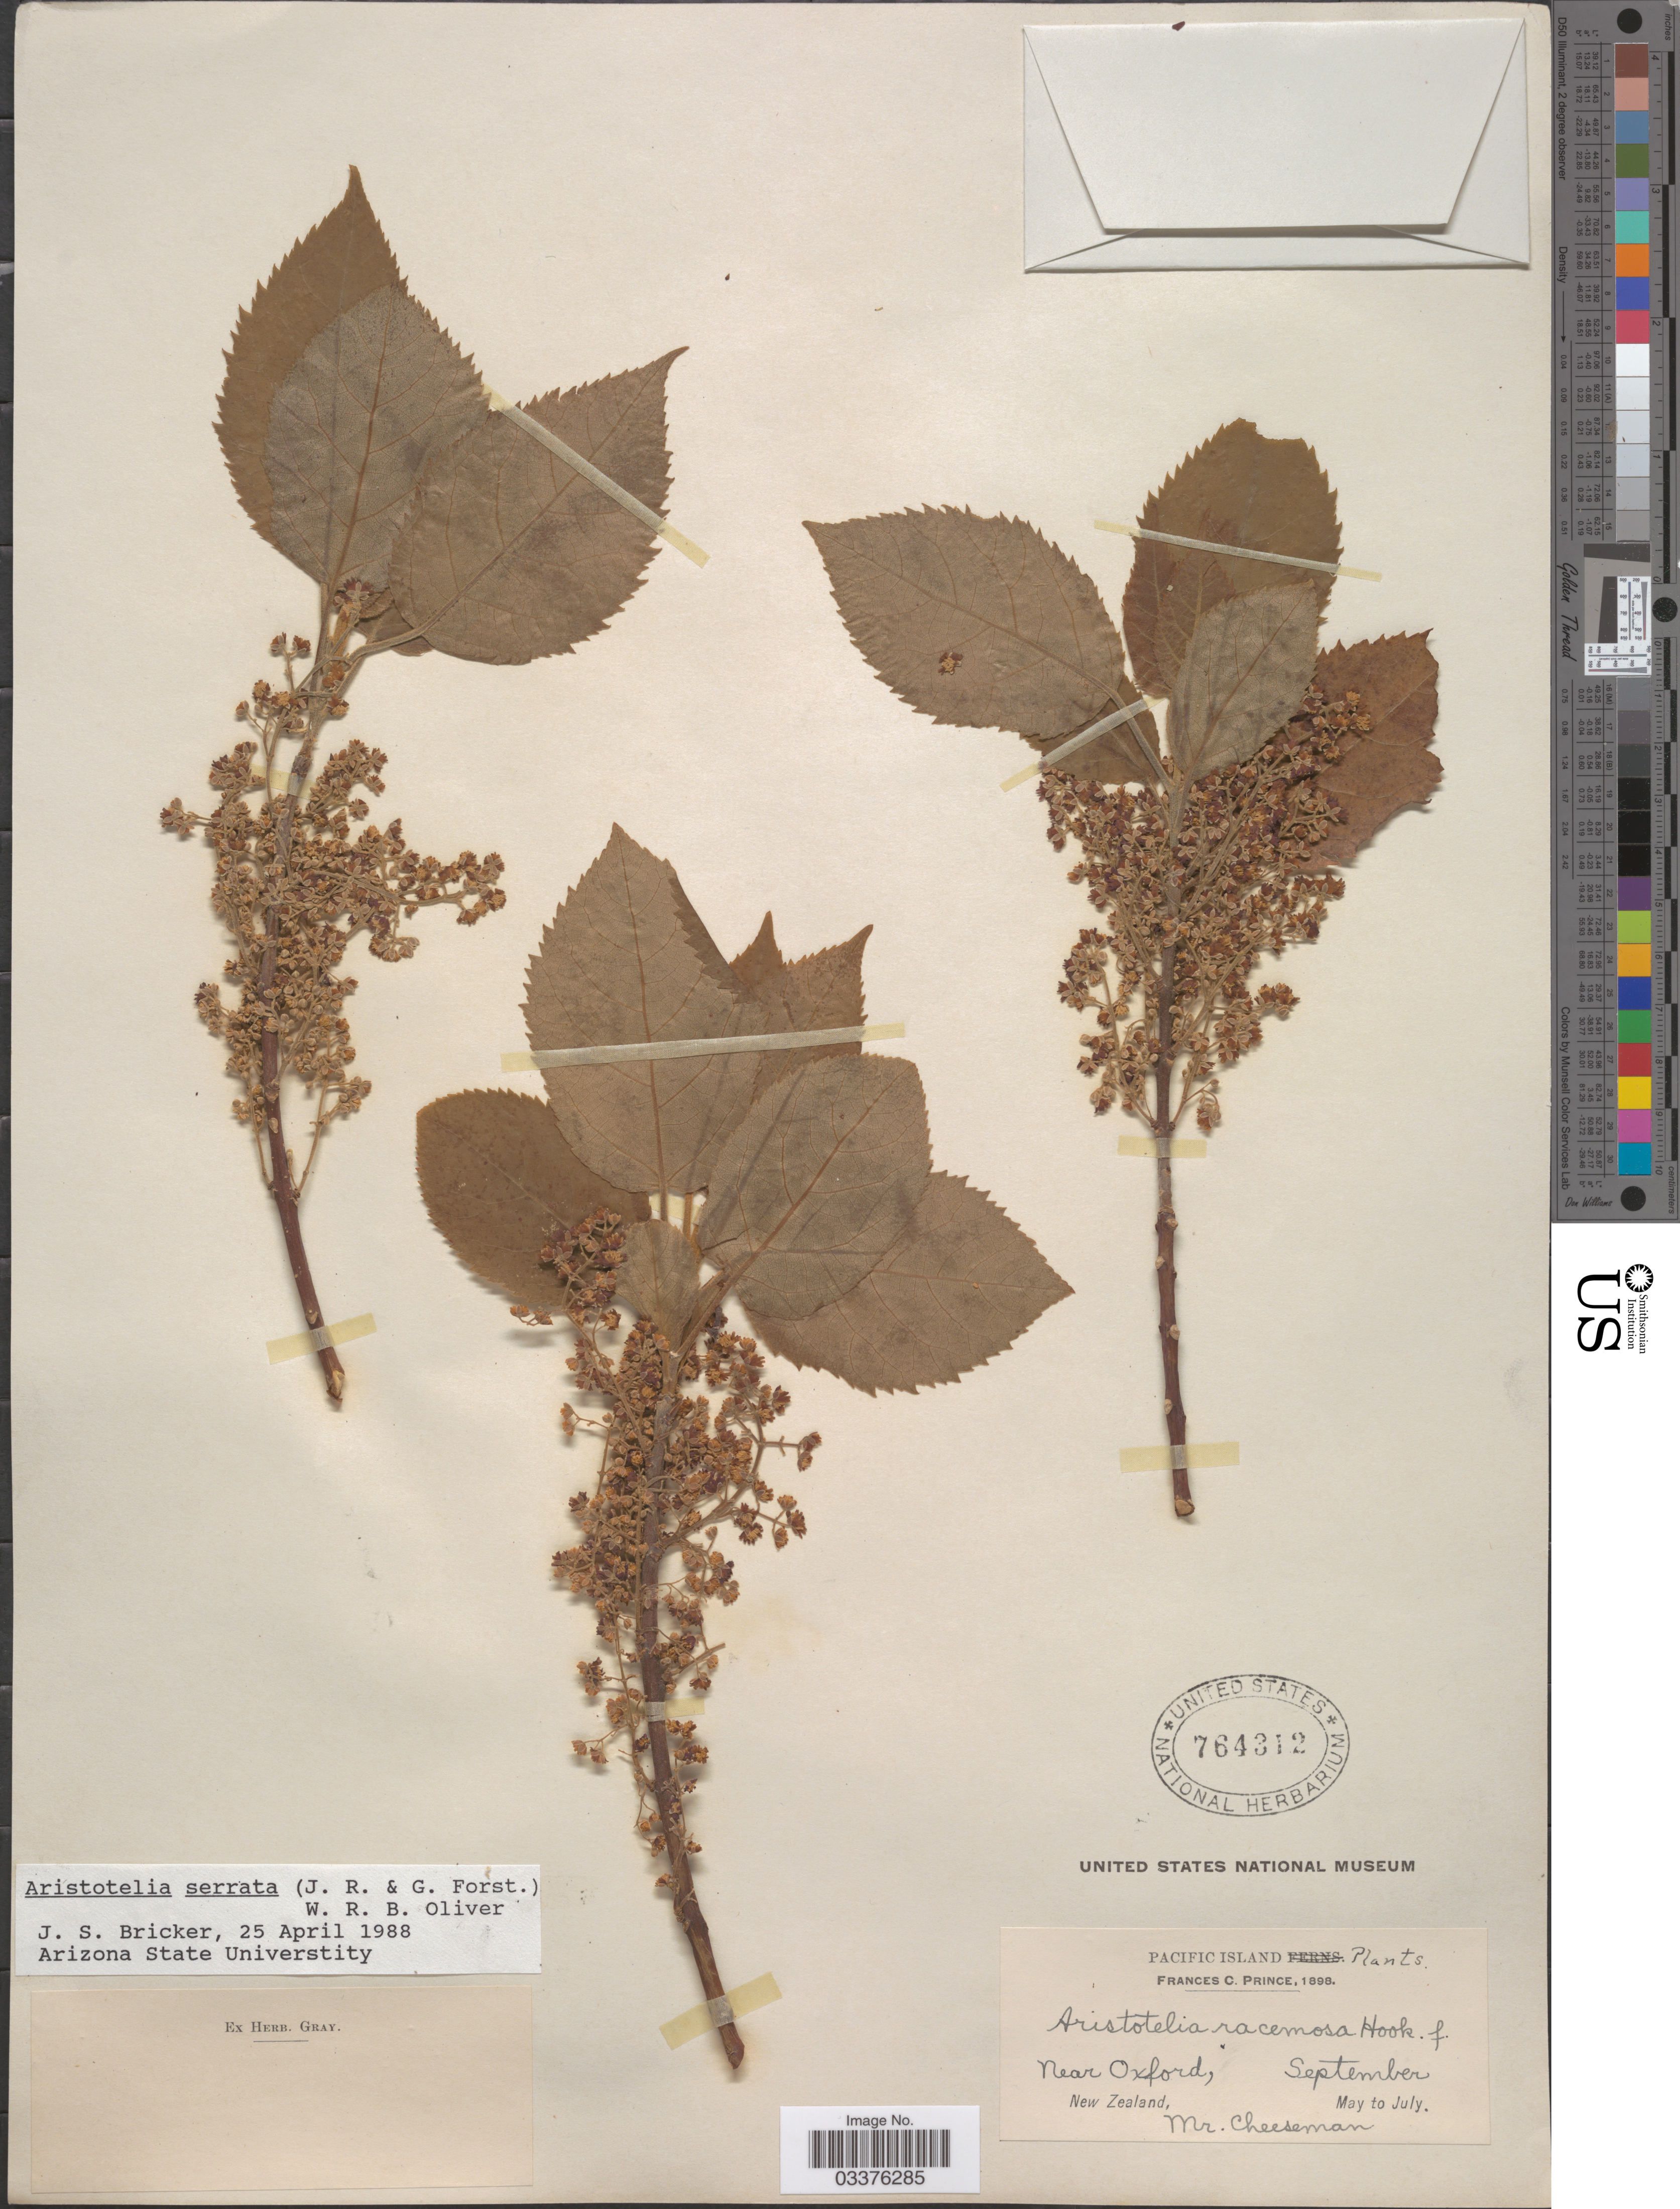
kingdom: Plantae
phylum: Tracheophyta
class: Magnoliopsida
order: Oxalidales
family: Elaeocarpaceae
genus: Aristotelia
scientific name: Aristotelia serrata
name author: Oliv.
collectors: Mr. Cheeseman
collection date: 1898-09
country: New Zealand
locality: Pacific Island. Near Oxford.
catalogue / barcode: US 764312